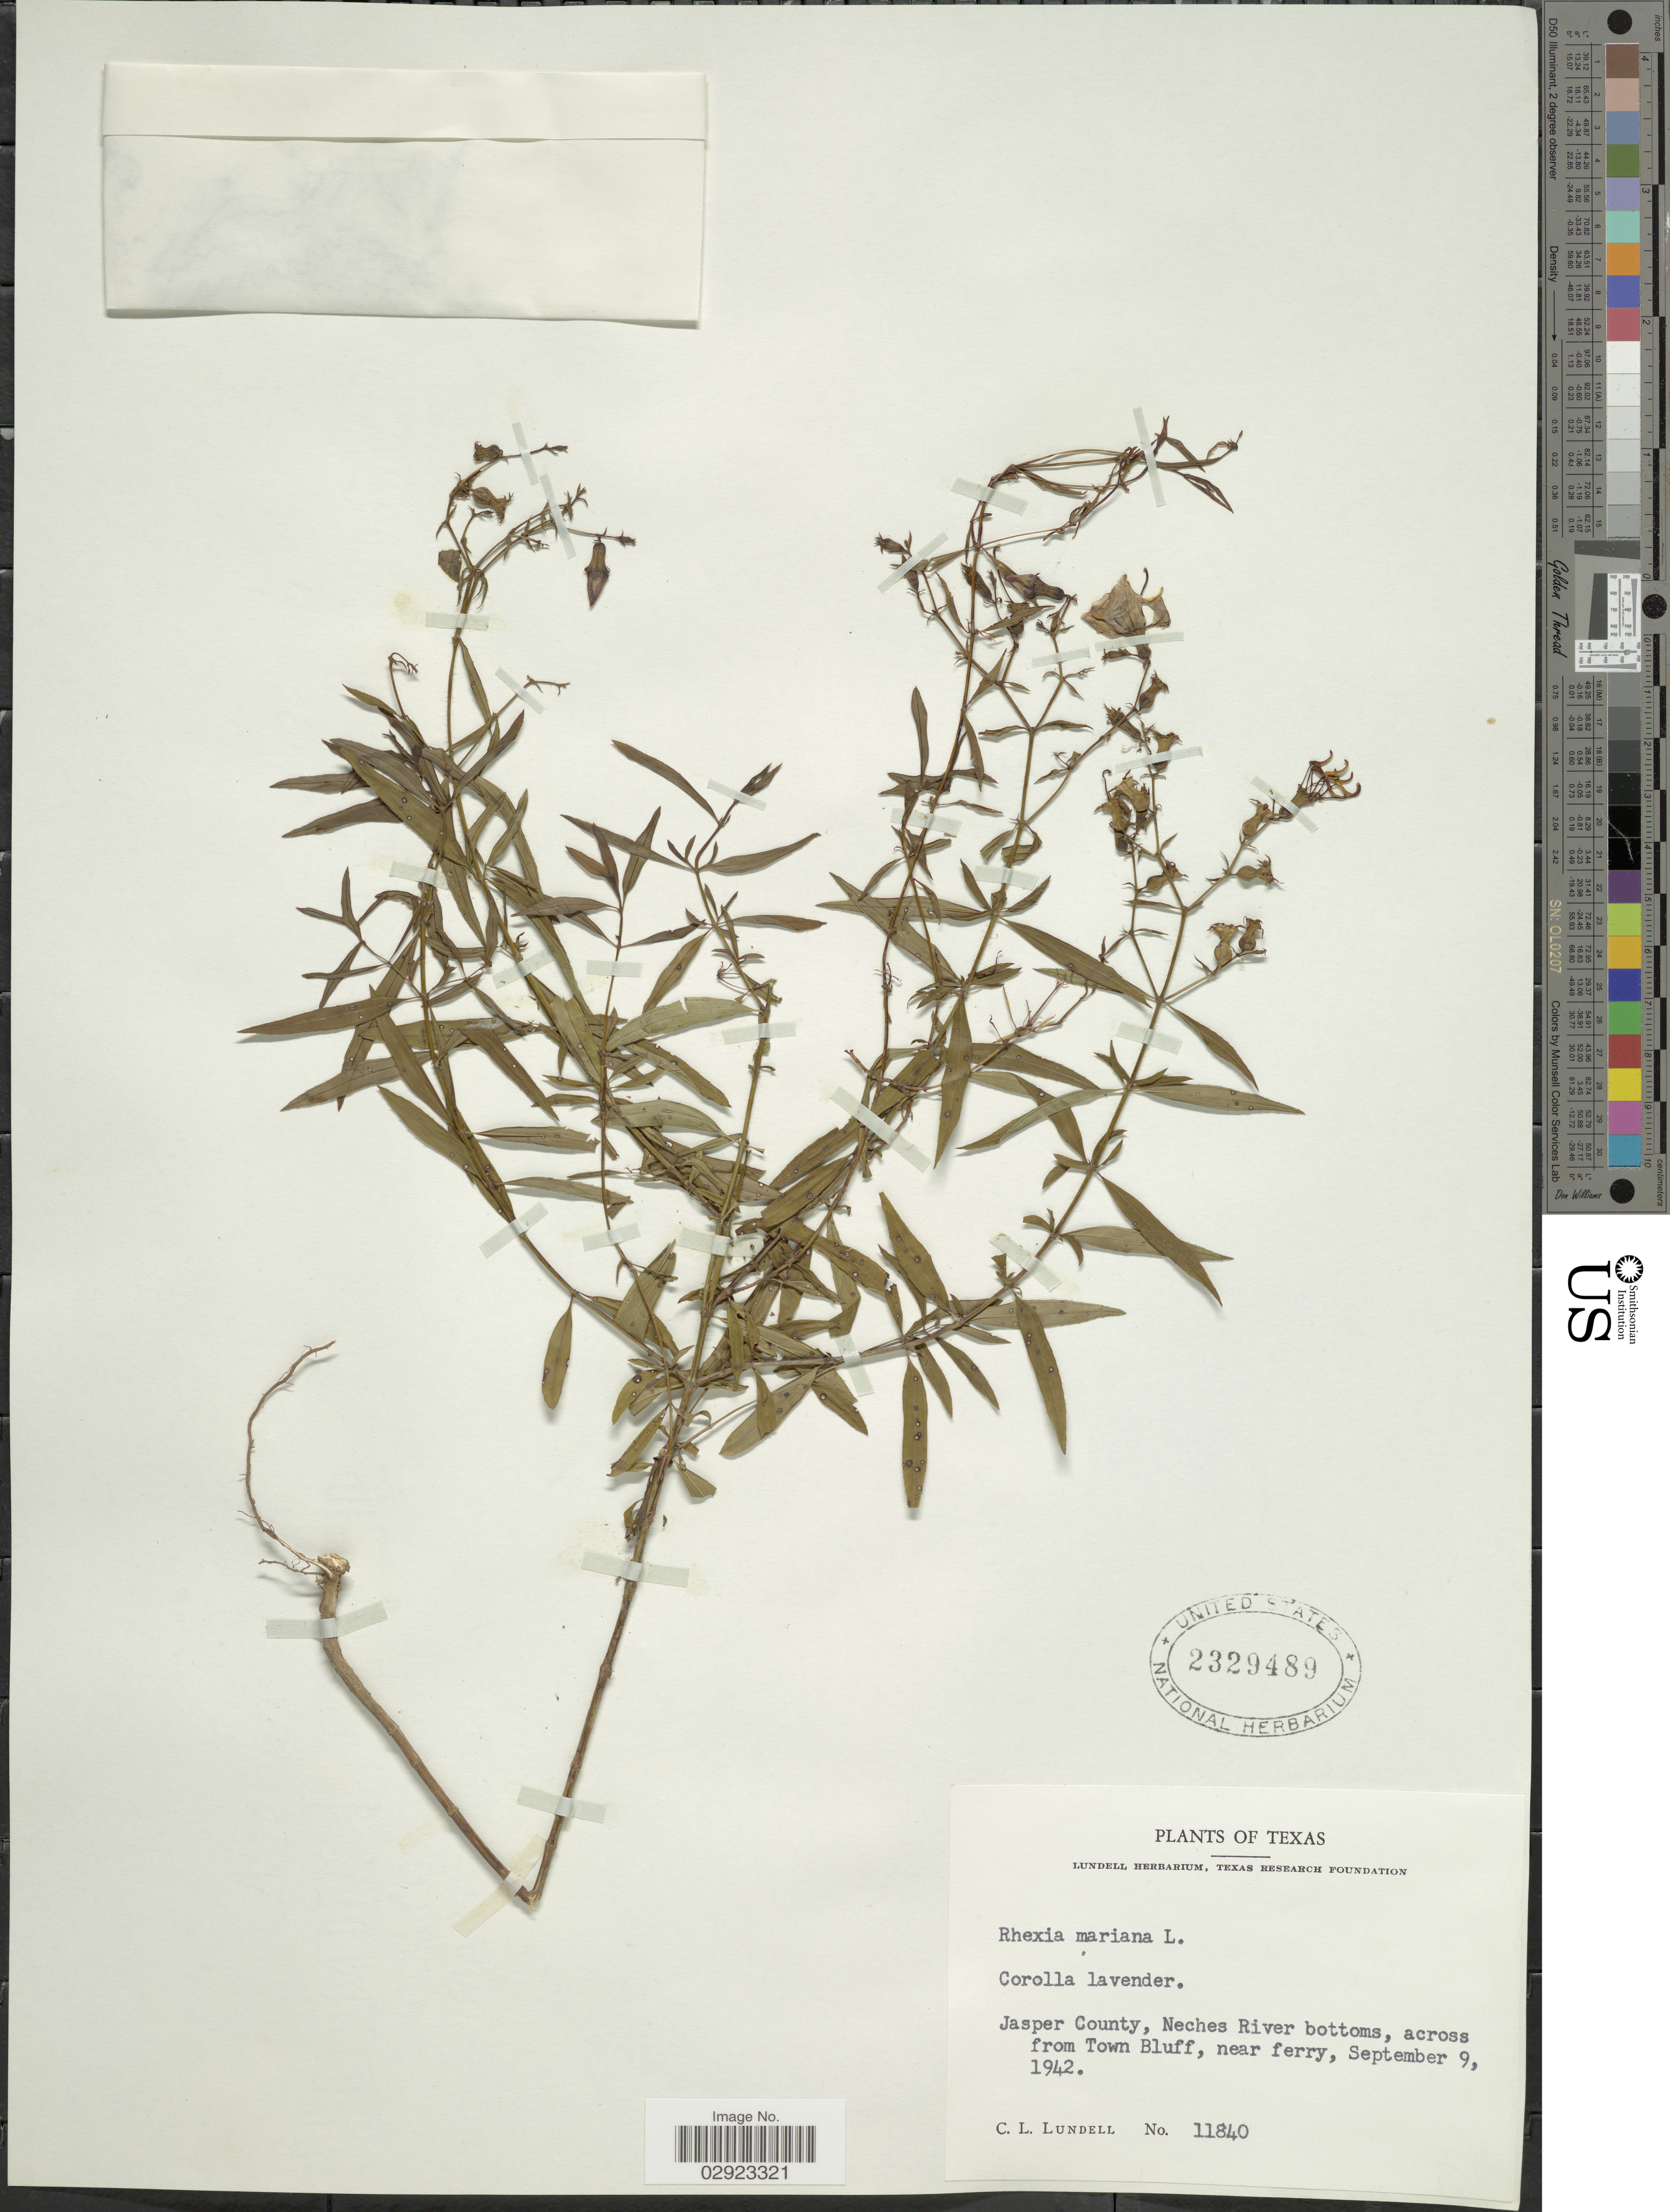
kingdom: Plantae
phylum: Tracheophyta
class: Magnoliopsida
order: Myrtales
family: Melastomataceae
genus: Rhexia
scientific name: Rhexia mariana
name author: L.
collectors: C. L. Lundell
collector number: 11840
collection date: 1942-09-09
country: United States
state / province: Texas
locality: Jasper County, Neches River bottoms, across from Town Bluff, near ferry.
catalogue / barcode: US 2329489